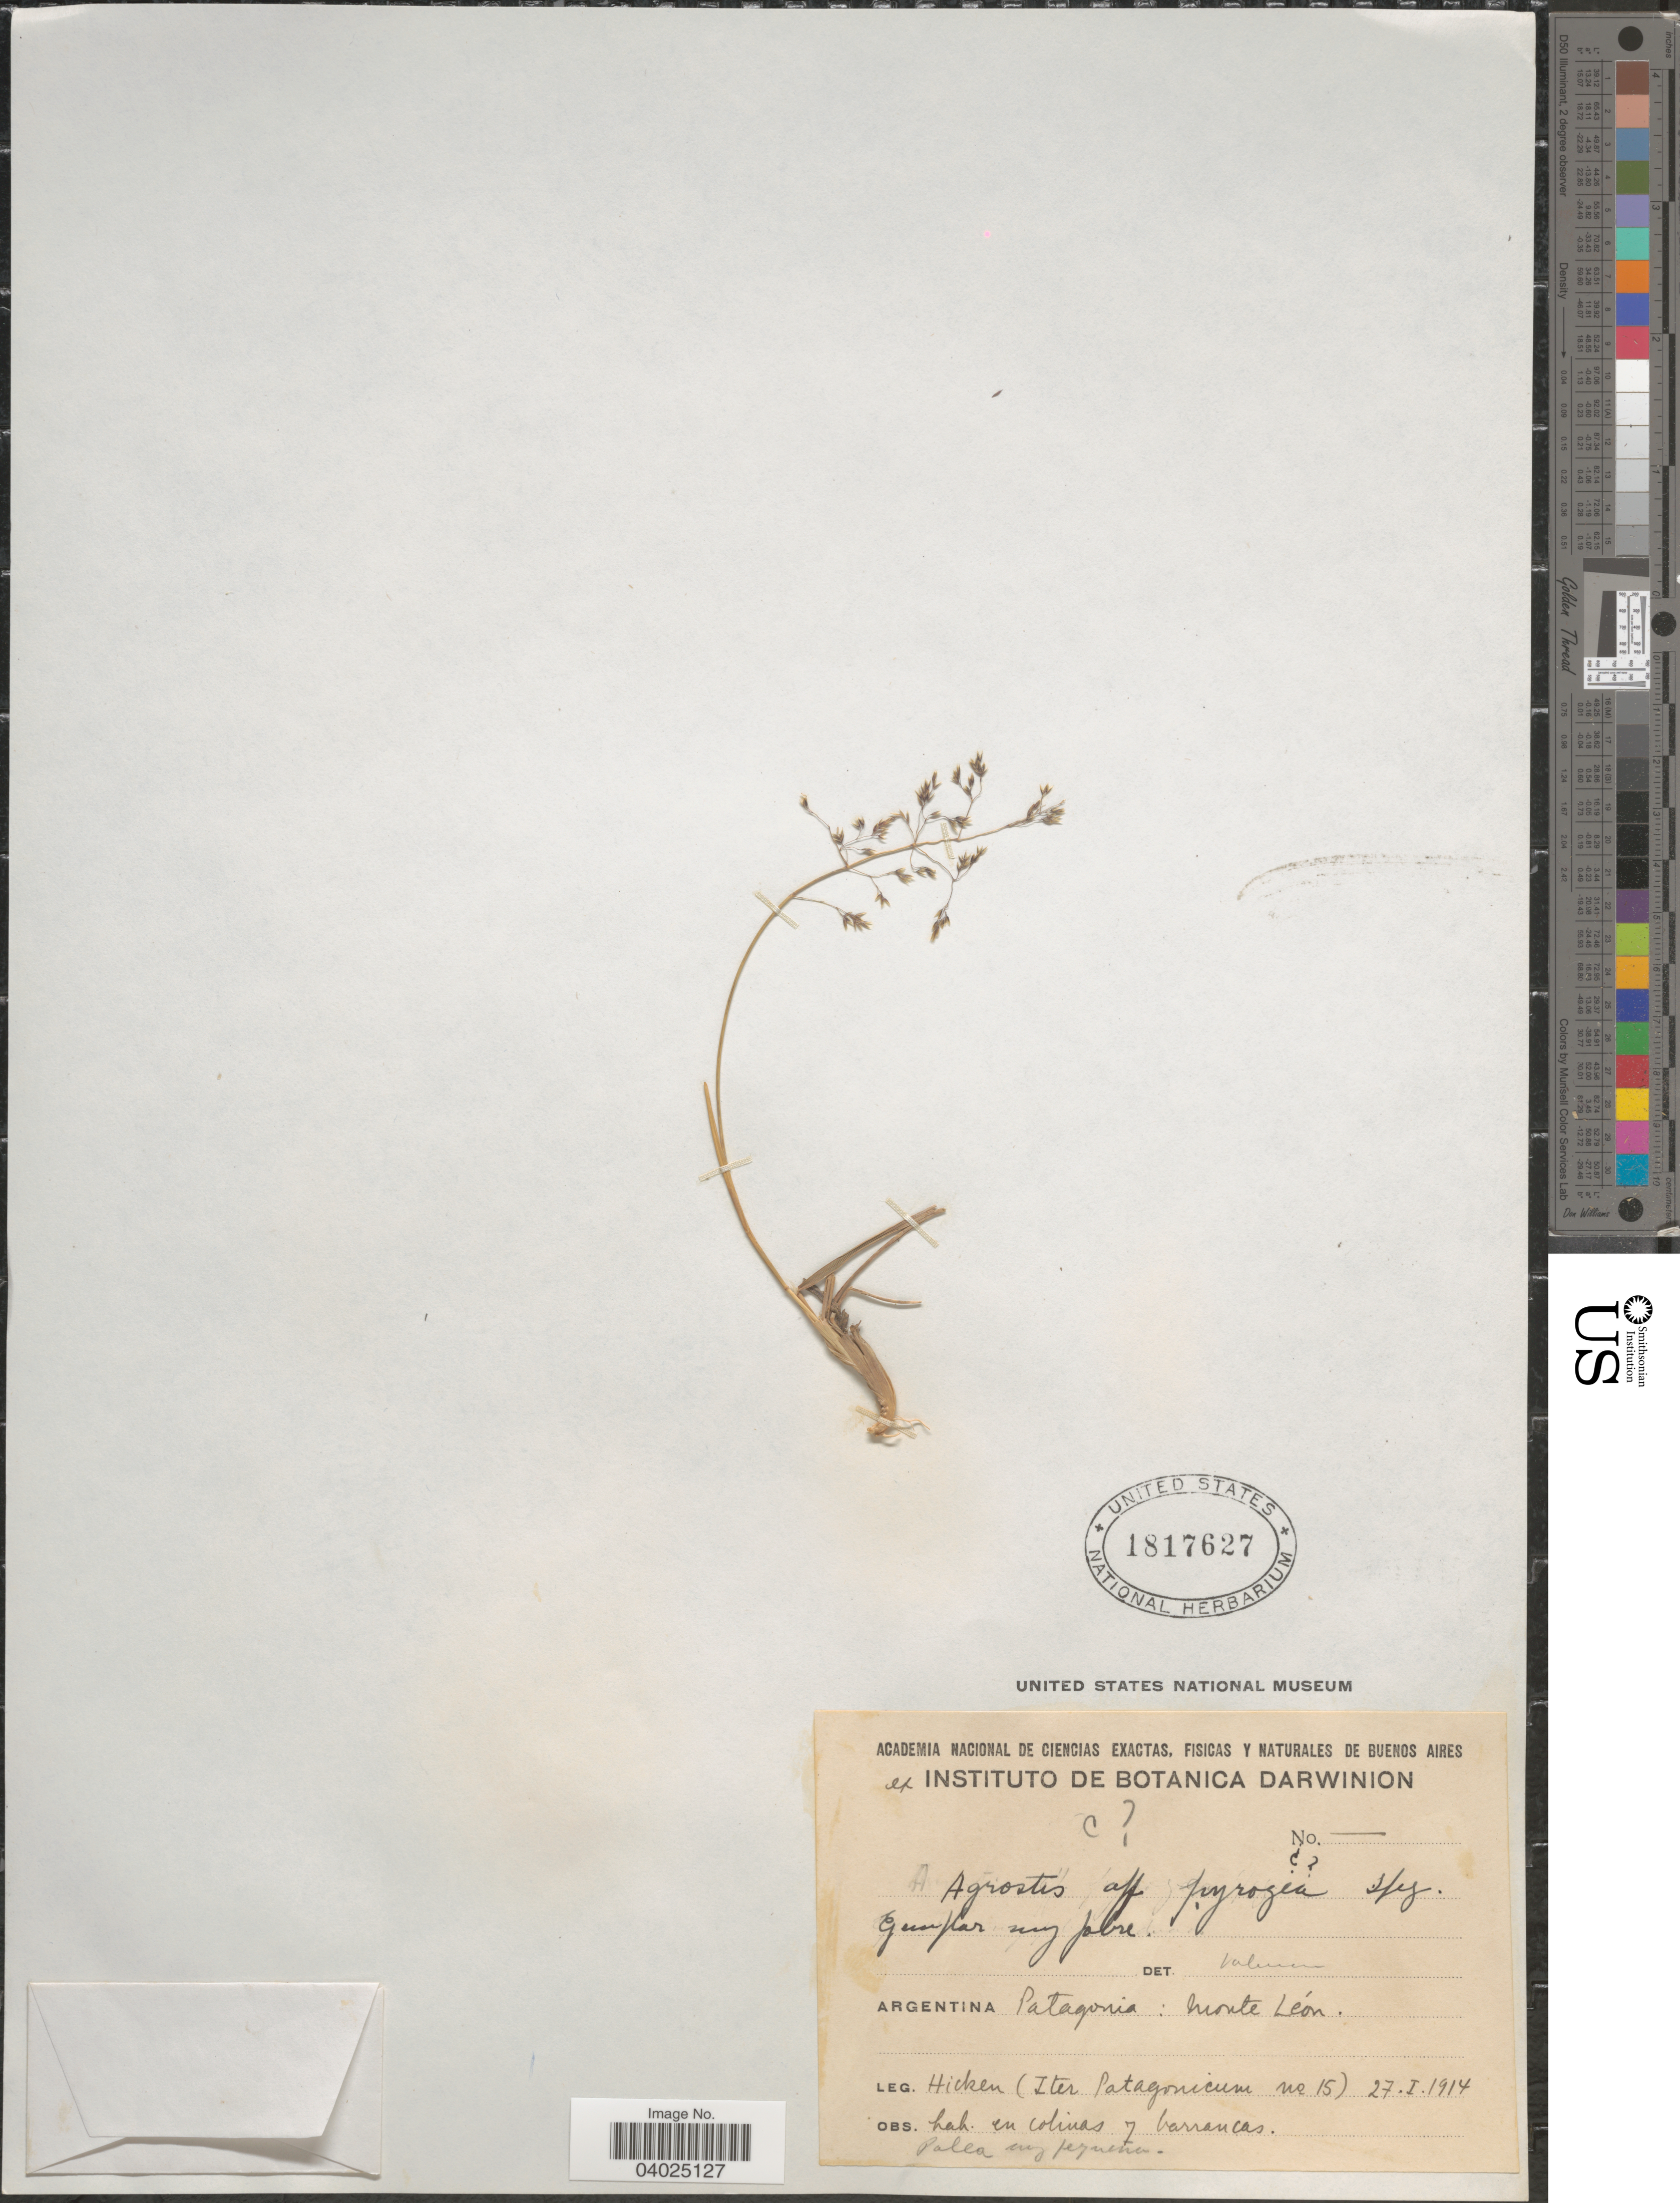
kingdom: Plantae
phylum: Tracheophyta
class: Liliopsida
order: Poales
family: Poaceae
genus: Agrostis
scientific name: Agrostis sp.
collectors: Hicken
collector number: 15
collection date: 1914-01-27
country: Argentina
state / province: Buenos Aires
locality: Patagonia: Monte Léon. Iter Patagonicum.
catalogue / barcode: US 1817627